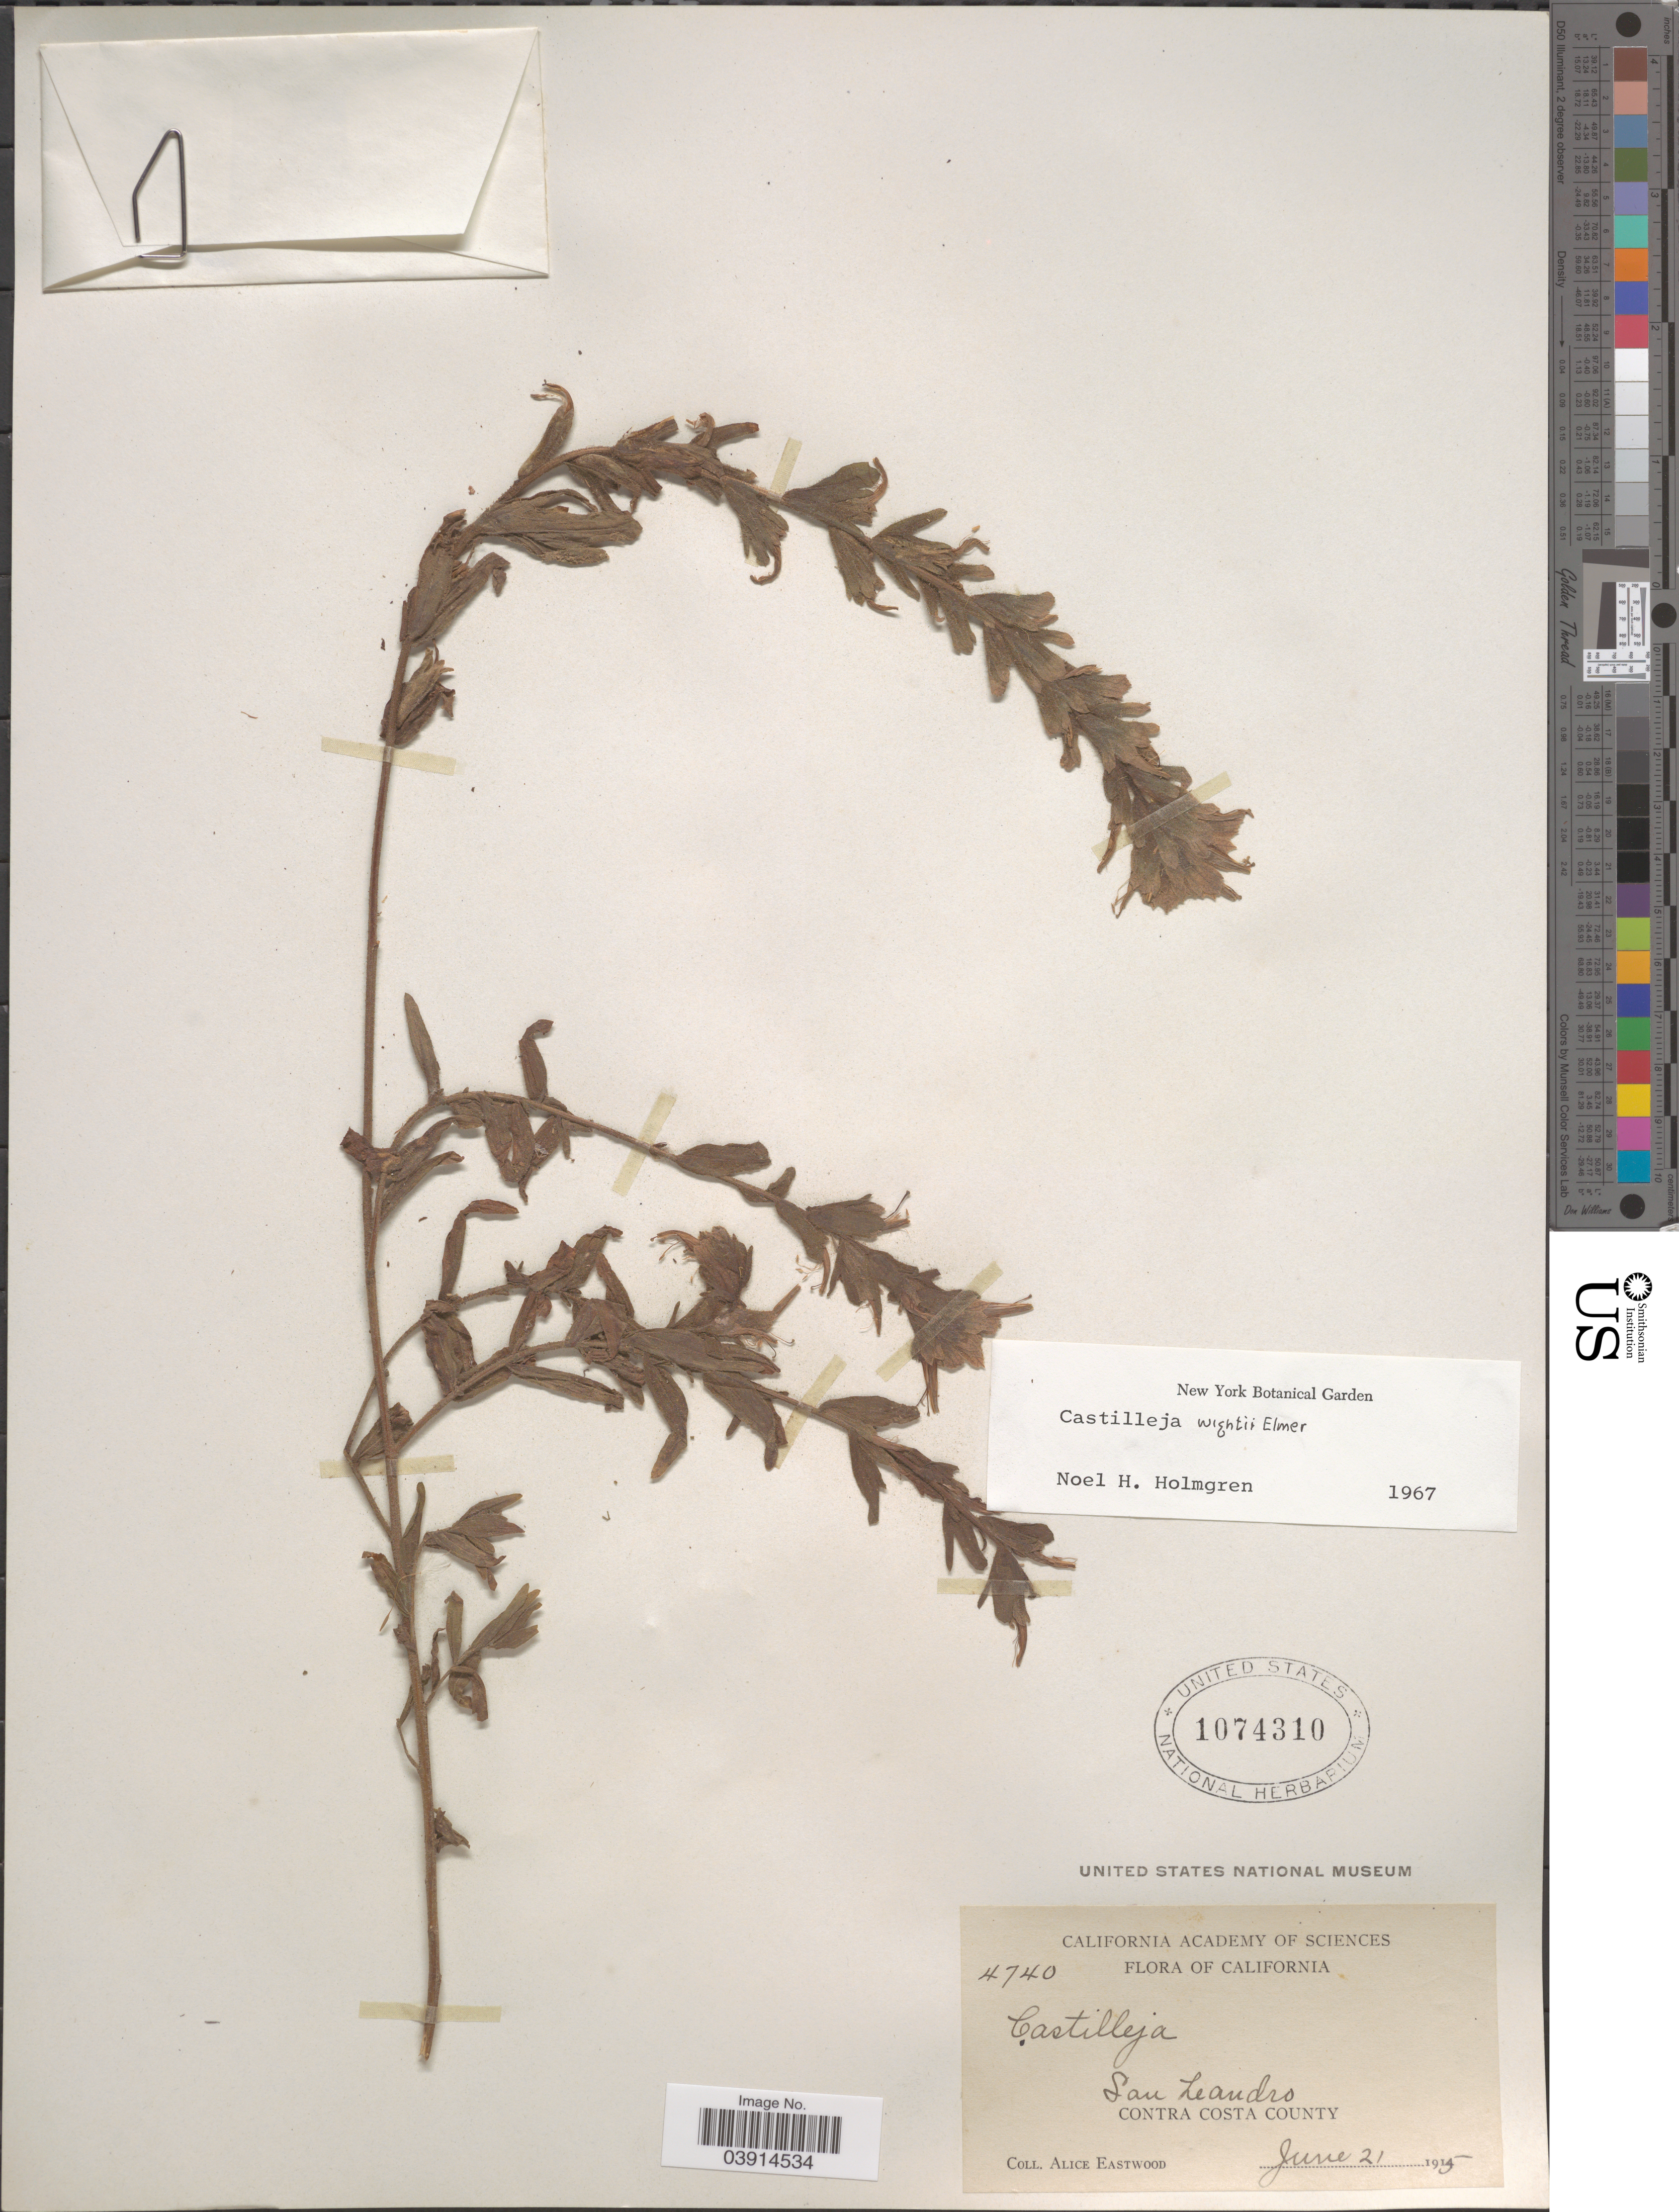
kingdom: Plantae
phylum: Tracheophyta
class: Magnoliopsida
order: Lamiales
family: Orobanchaceae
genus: Castilleja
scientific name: Castilleja wightii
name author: Elmer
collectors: A. Eastwood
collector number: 4740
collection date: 1915-06-21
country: United States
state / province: California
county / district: Contra Costa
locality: San Leandro. Contra Costa County.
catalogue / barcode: US 1074310